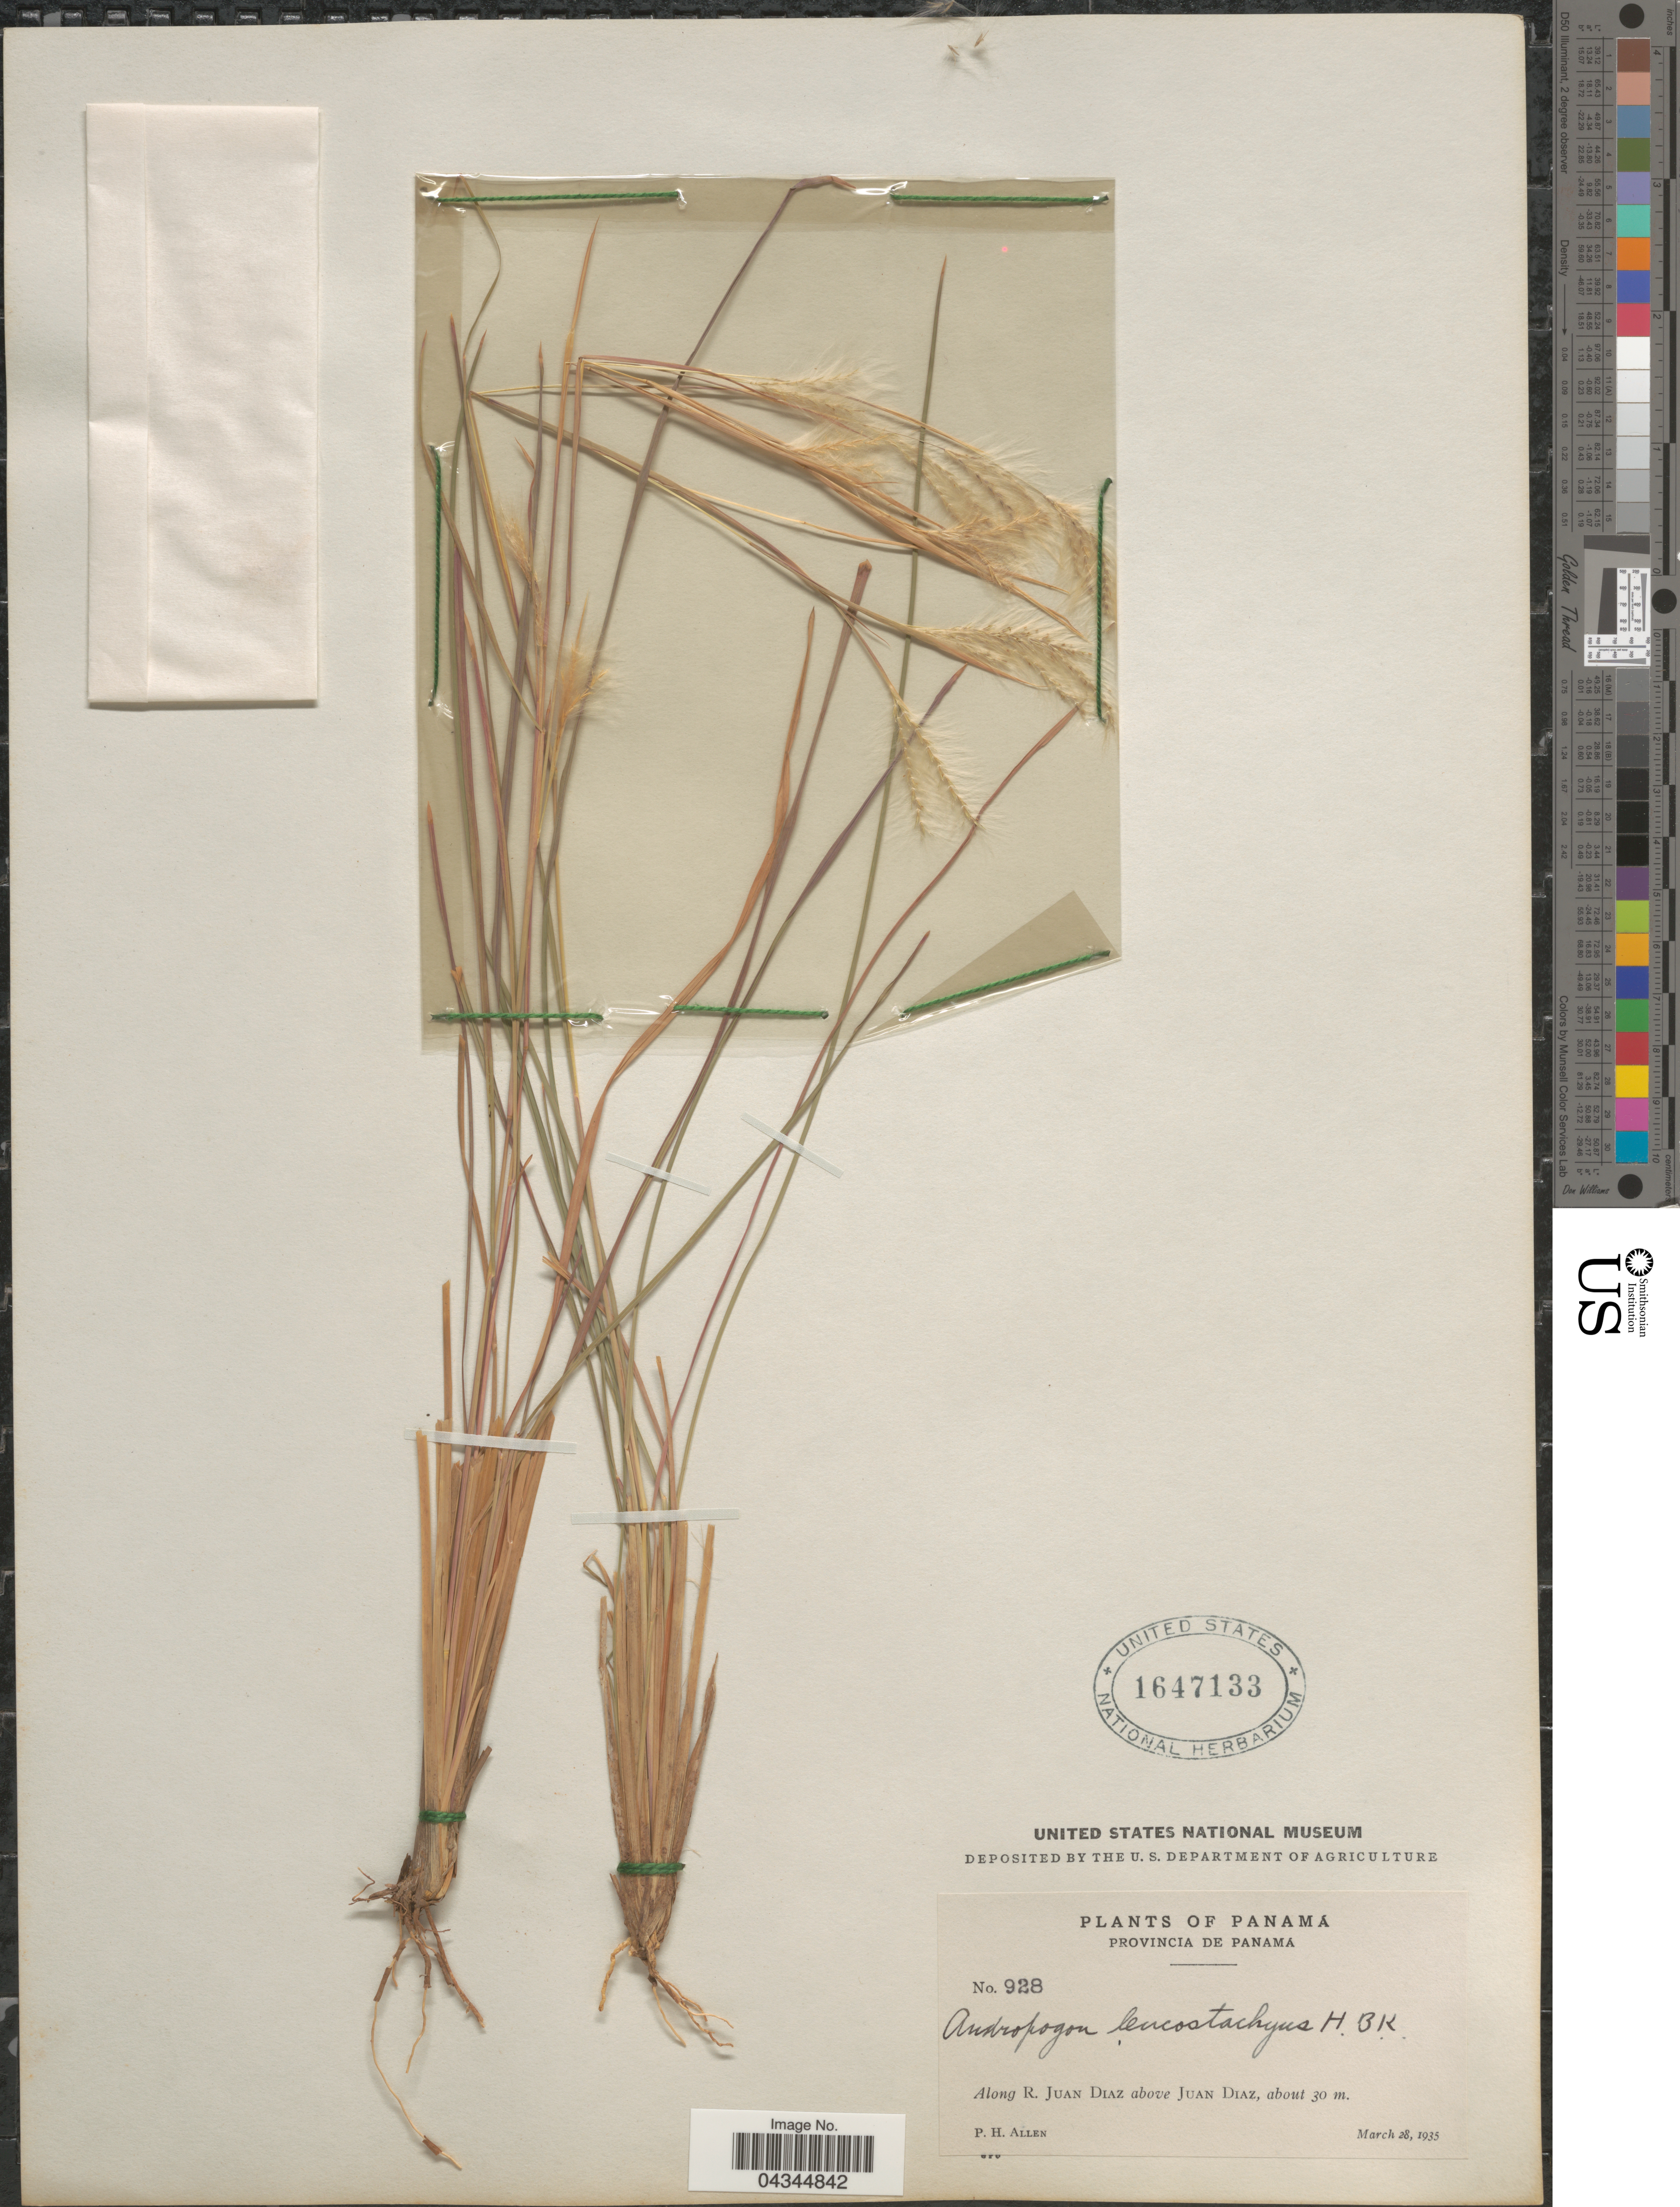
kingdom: Plantae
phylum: Tracheophyta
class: Liliopsida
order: Poales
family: Poaceae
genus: Andropogon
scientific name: Andropogon leucostachyus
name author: Kunth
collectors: P. H. Allen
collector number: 928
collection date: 1935-03-28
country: Panama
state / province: Panamá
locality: Along R. Juan Diaz above Juan Diaz.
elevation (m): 30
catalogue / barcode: US 1647133